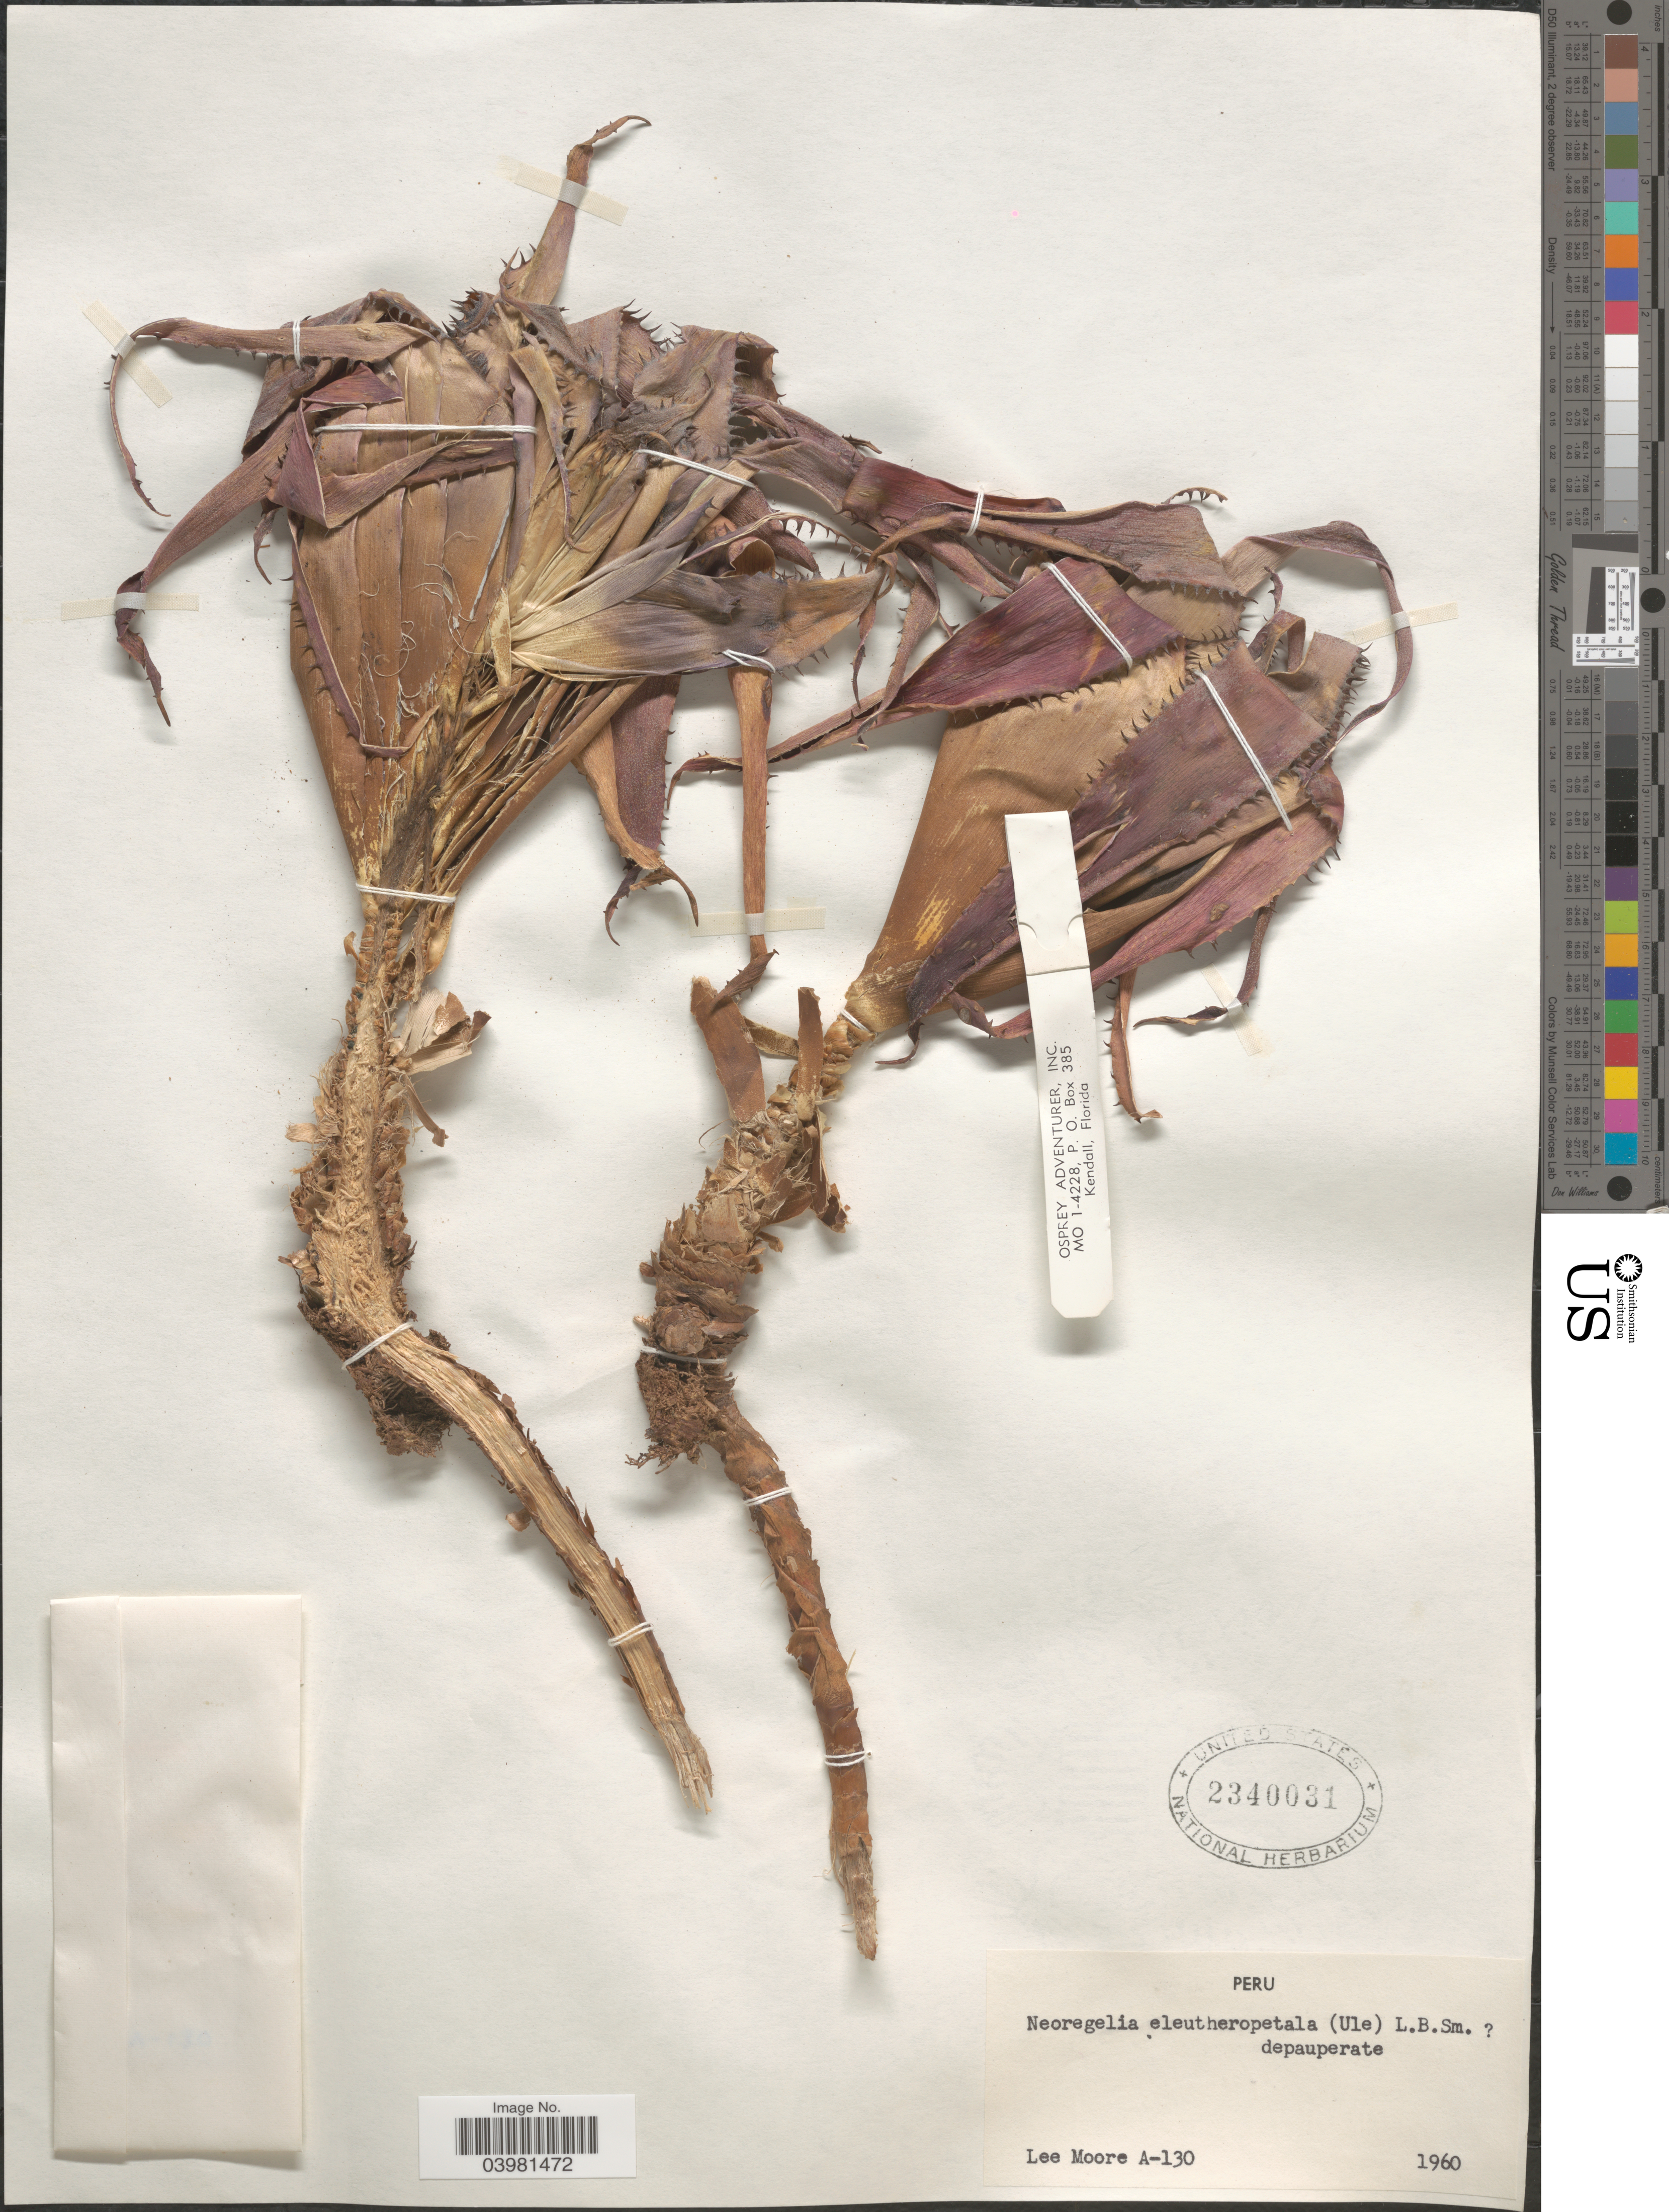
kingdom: Plantae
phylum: Tracheophyta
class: Liliopsida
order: Poales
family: Bromeliaceae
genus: Neoregelia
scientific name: Neoregelia eleutheropetala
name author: (Ule) L.B. Sm.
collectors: L. Moore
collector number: A-130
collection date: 1960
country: Peru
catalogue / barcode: US 2340031